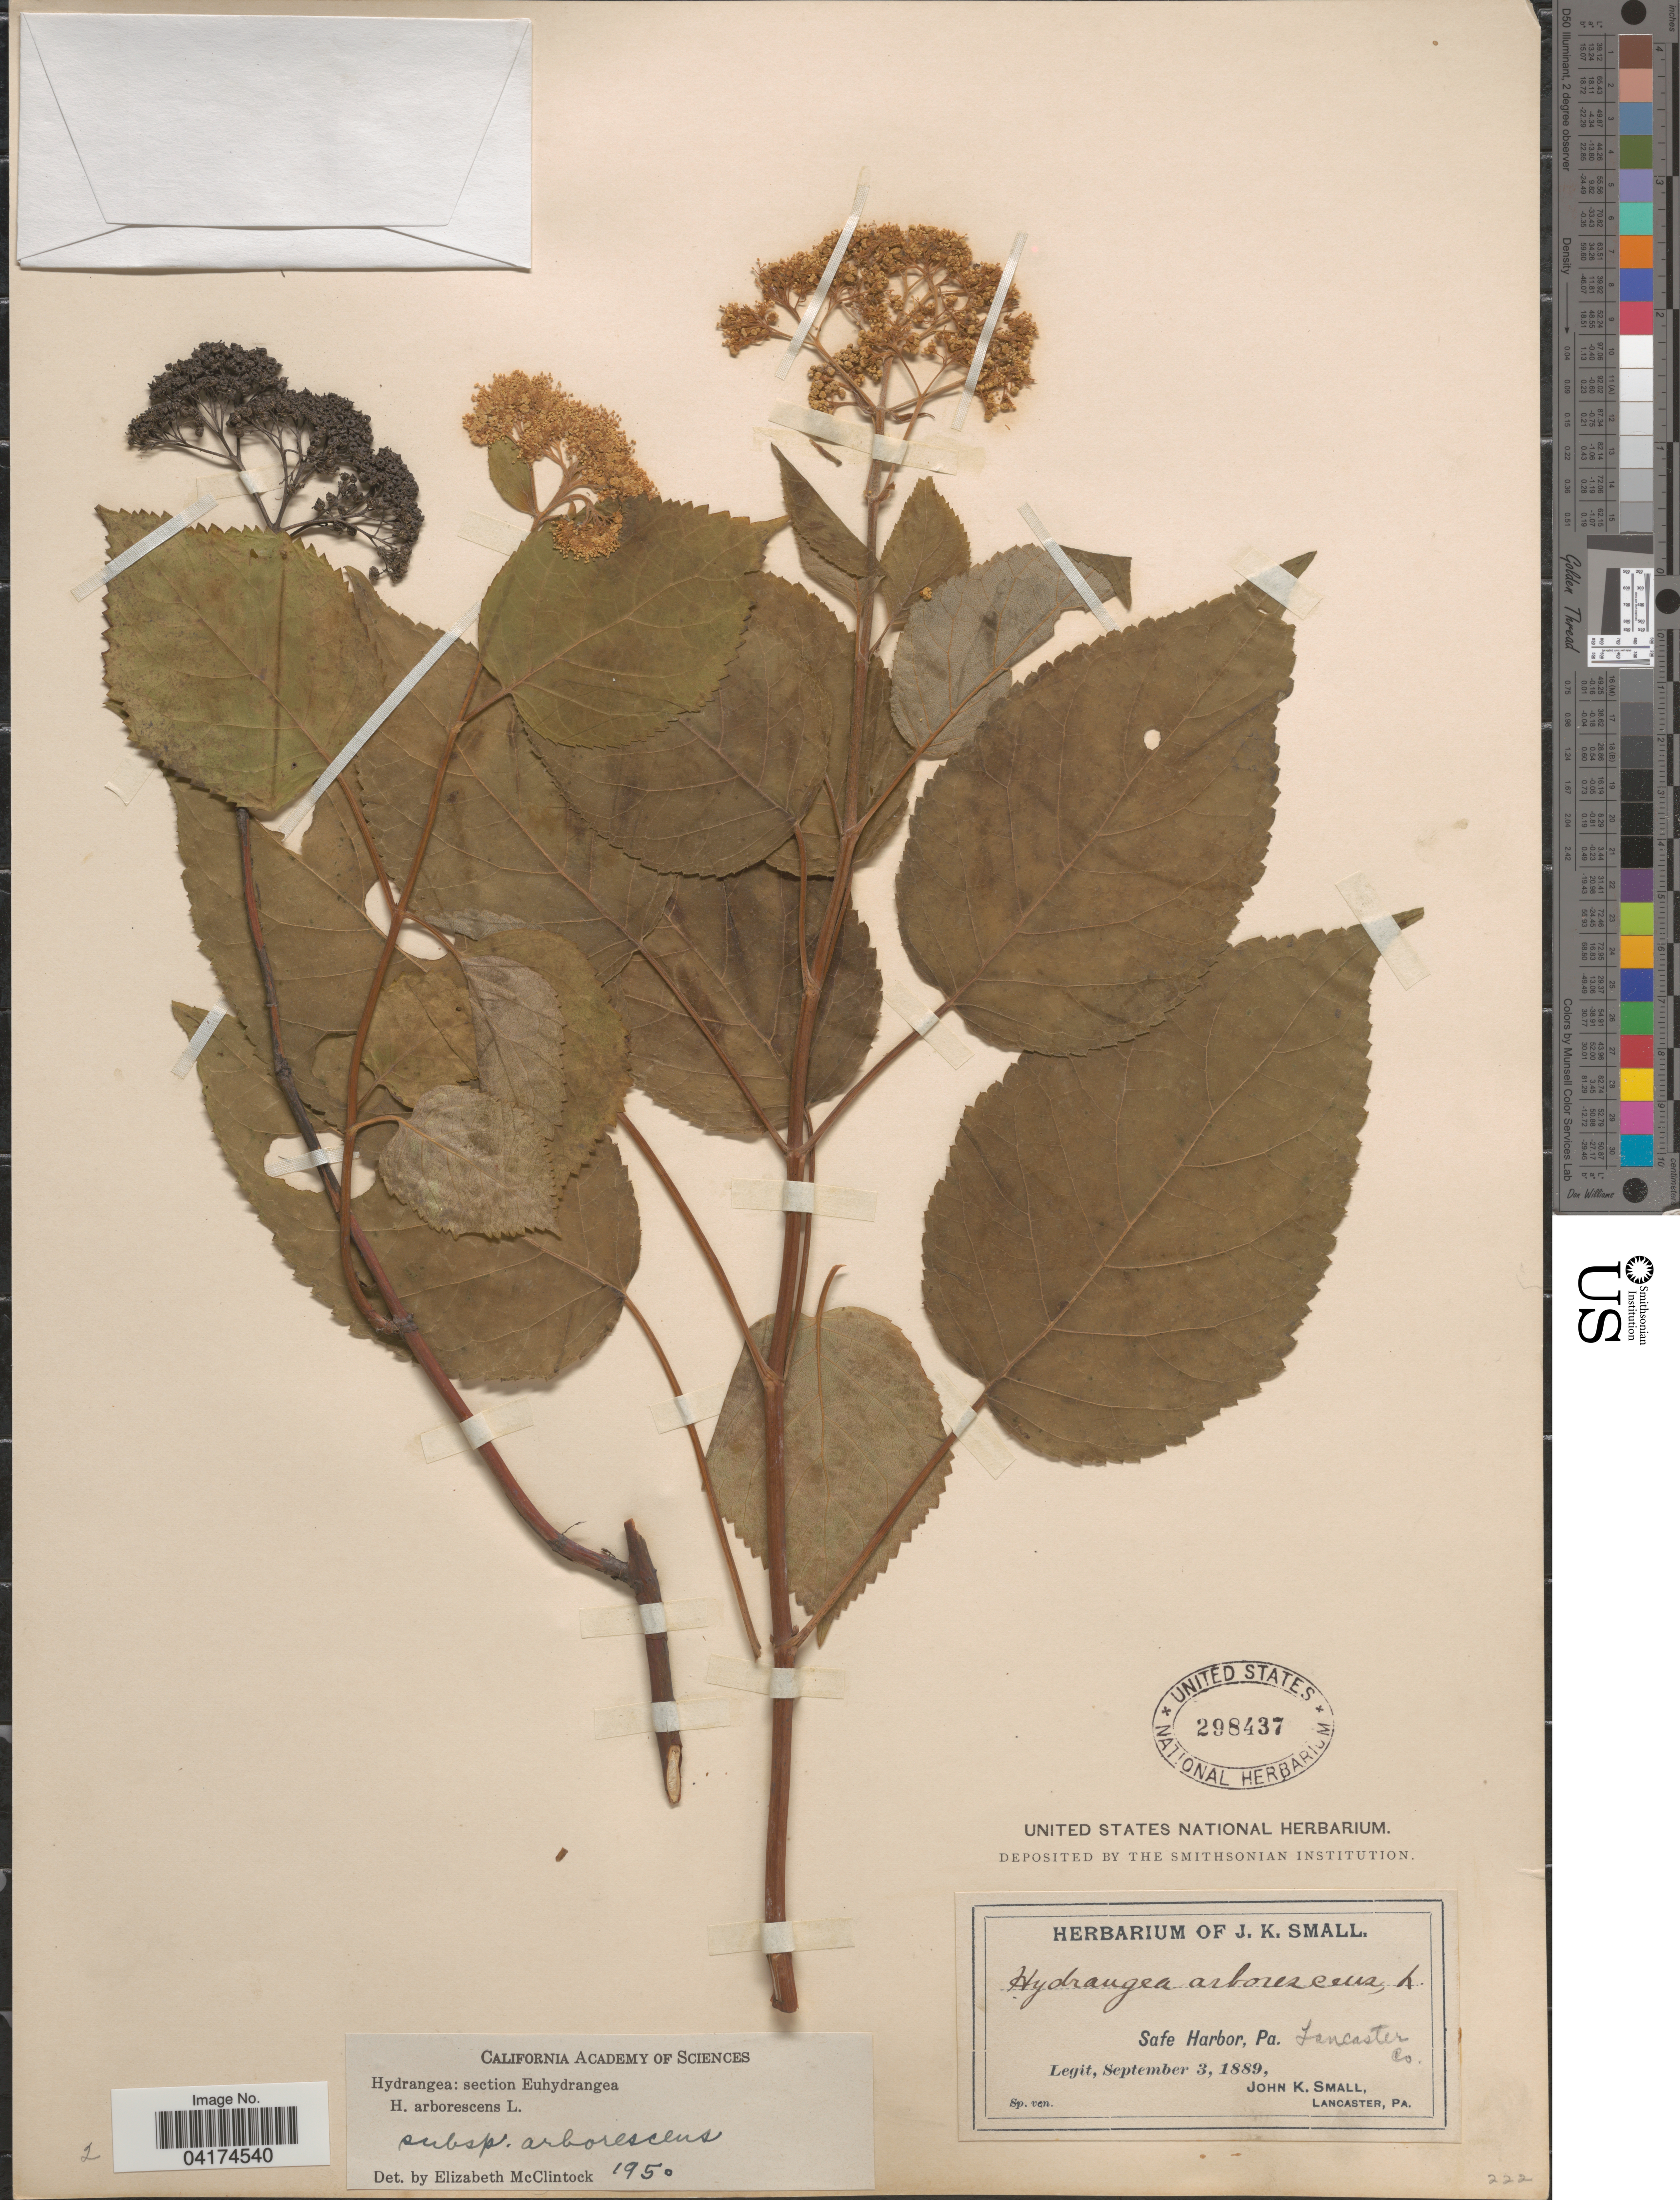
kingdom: Plantae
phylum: Tracheophyta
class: Magnoliopsida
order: Cornales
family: Hydrangeaceae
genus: Hydrangea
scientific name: Hydrangea arborescens subsp. arborescens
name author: L.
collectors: J. K. Small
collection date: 1889-09-03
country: United States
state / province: Pennsylvania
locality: Safe Harbor. Lancaster Co.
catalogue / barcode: US 298437